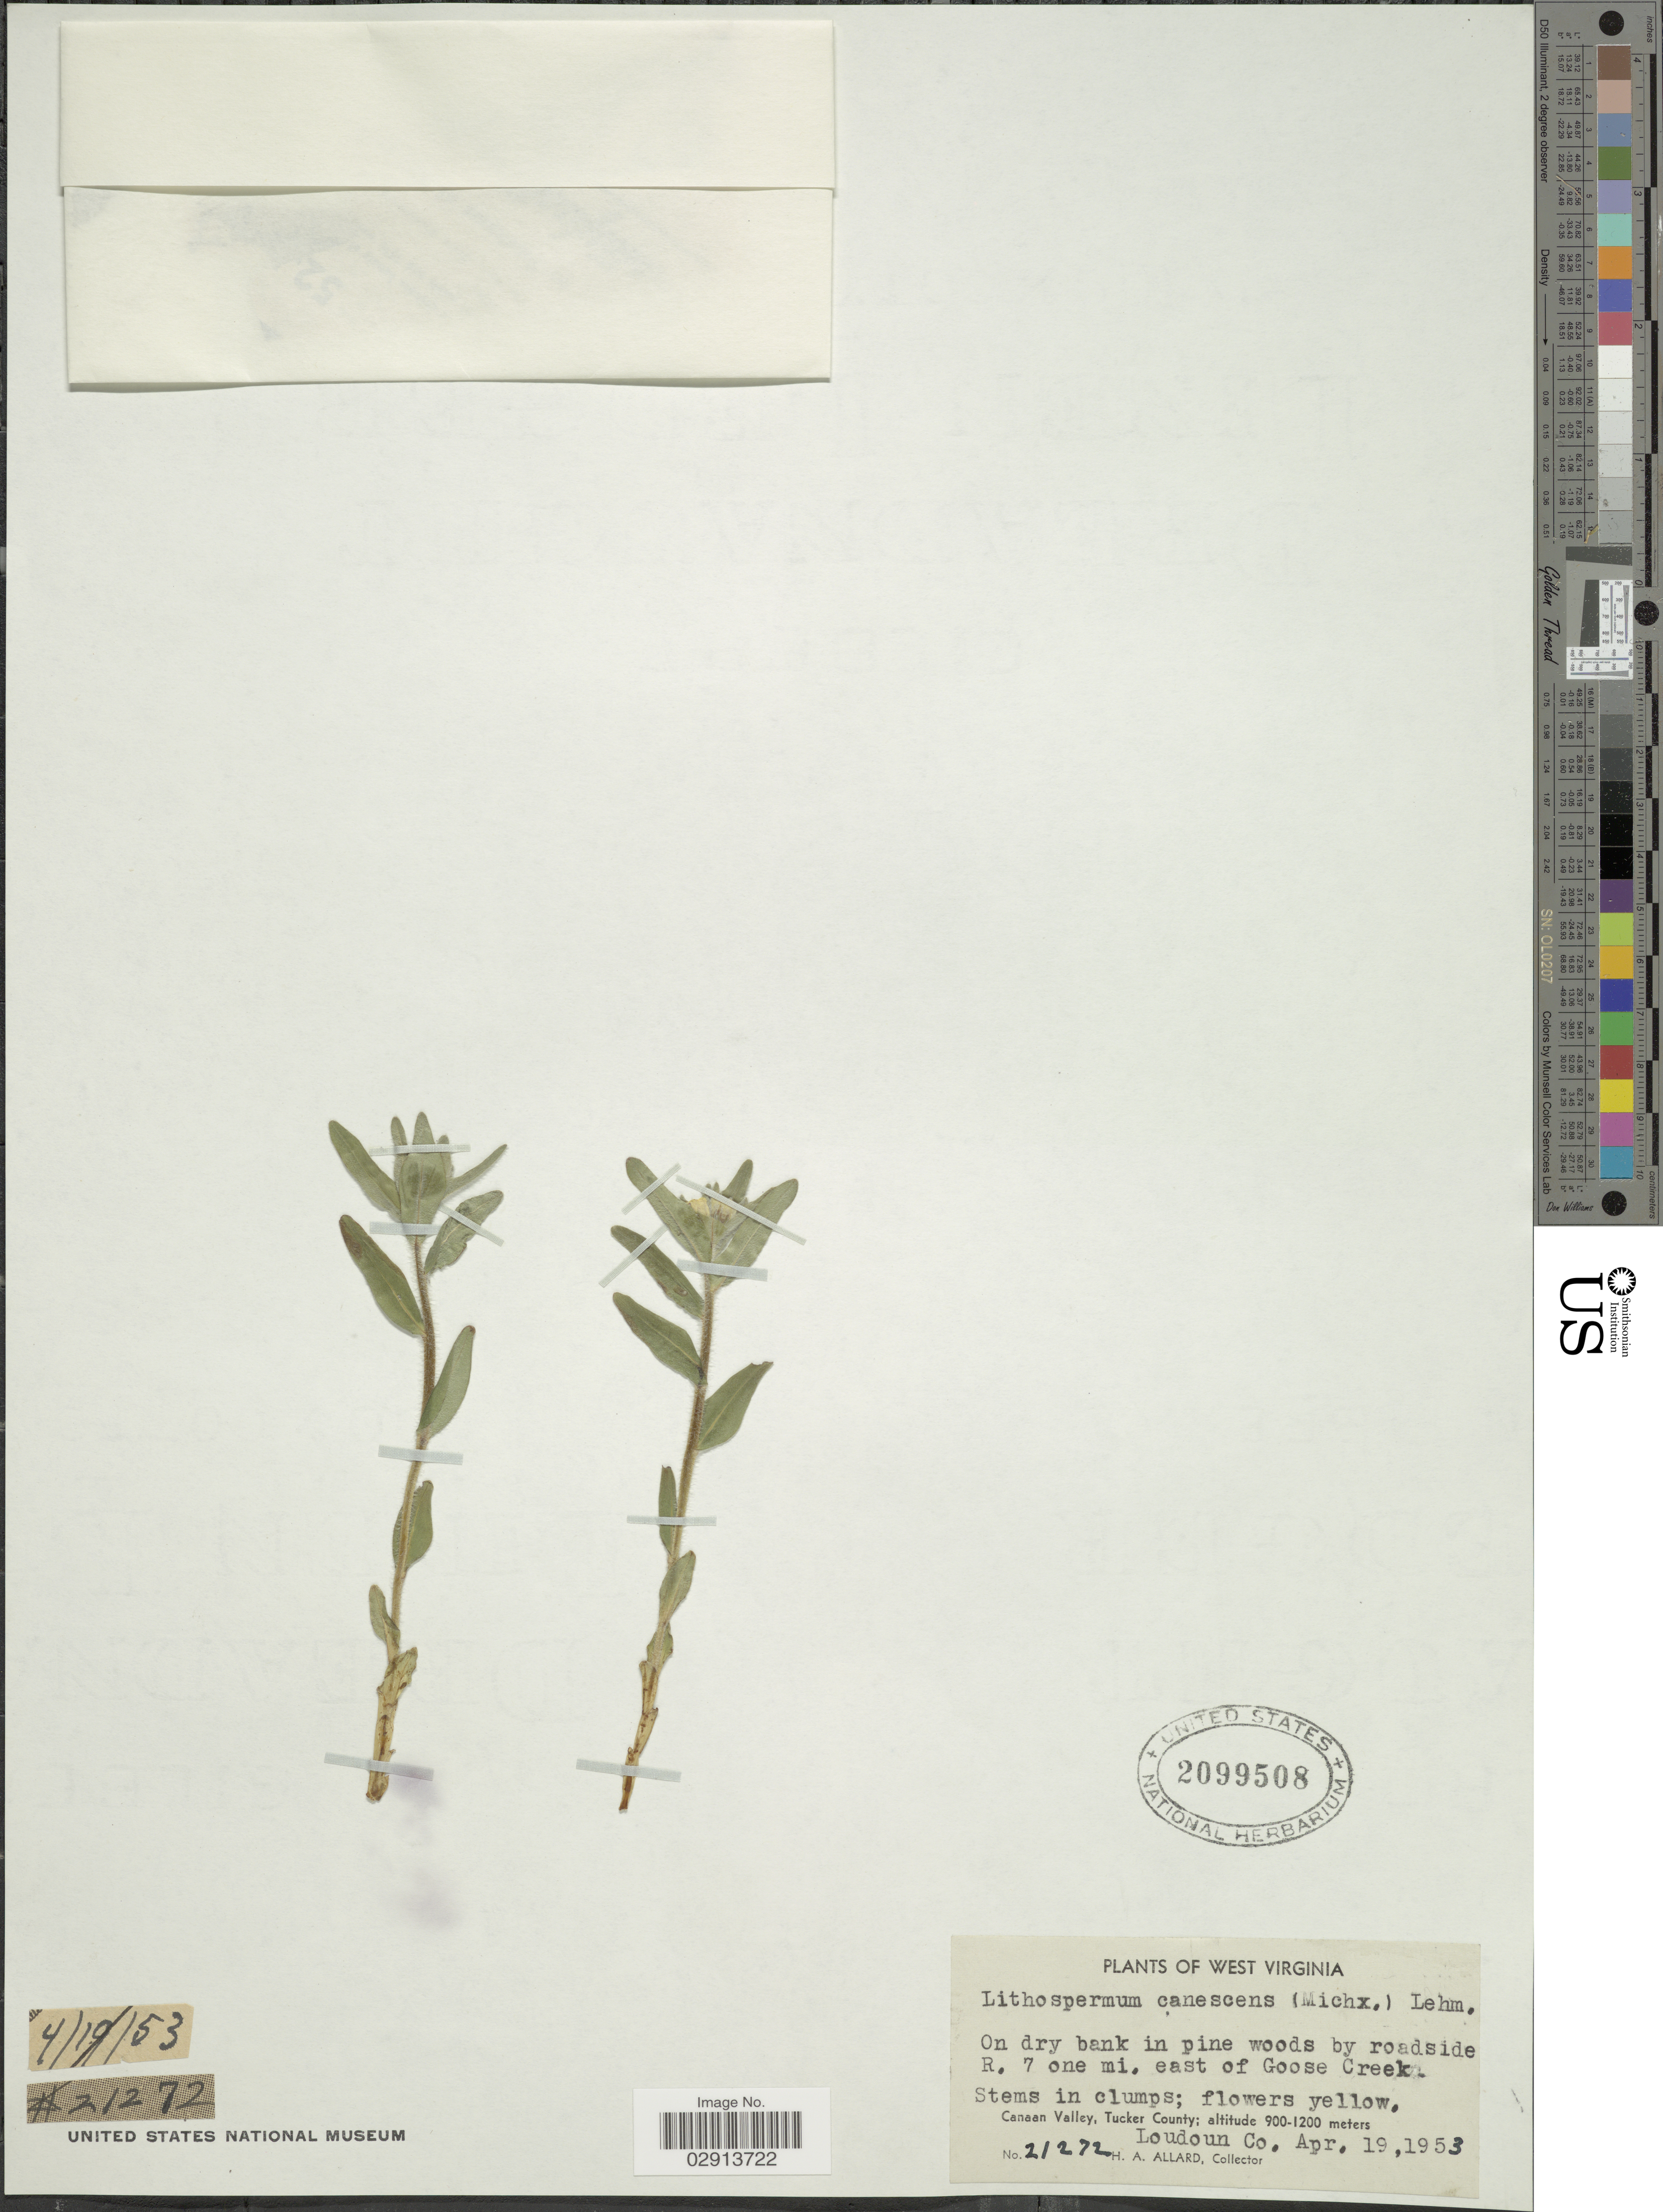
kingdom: Plantae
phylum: Tracheophyta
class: Magnoliopsida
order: Boraginales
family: Boraginaceae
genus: Lithospermum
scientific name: Lithospermum canescens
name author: (Michx.) Lehm.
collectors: H. A. Allard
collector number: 21272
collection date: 1953-04-19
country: United States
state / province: West Virginia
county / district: Loudoun / Tucker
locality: West Virginia. On dry bank in pine woods by roadside R., 7 one mi, east of Goose Creek. Canaan Valley, Tucker County. Loudoun Co.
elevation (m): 900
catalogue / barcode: US 2099508